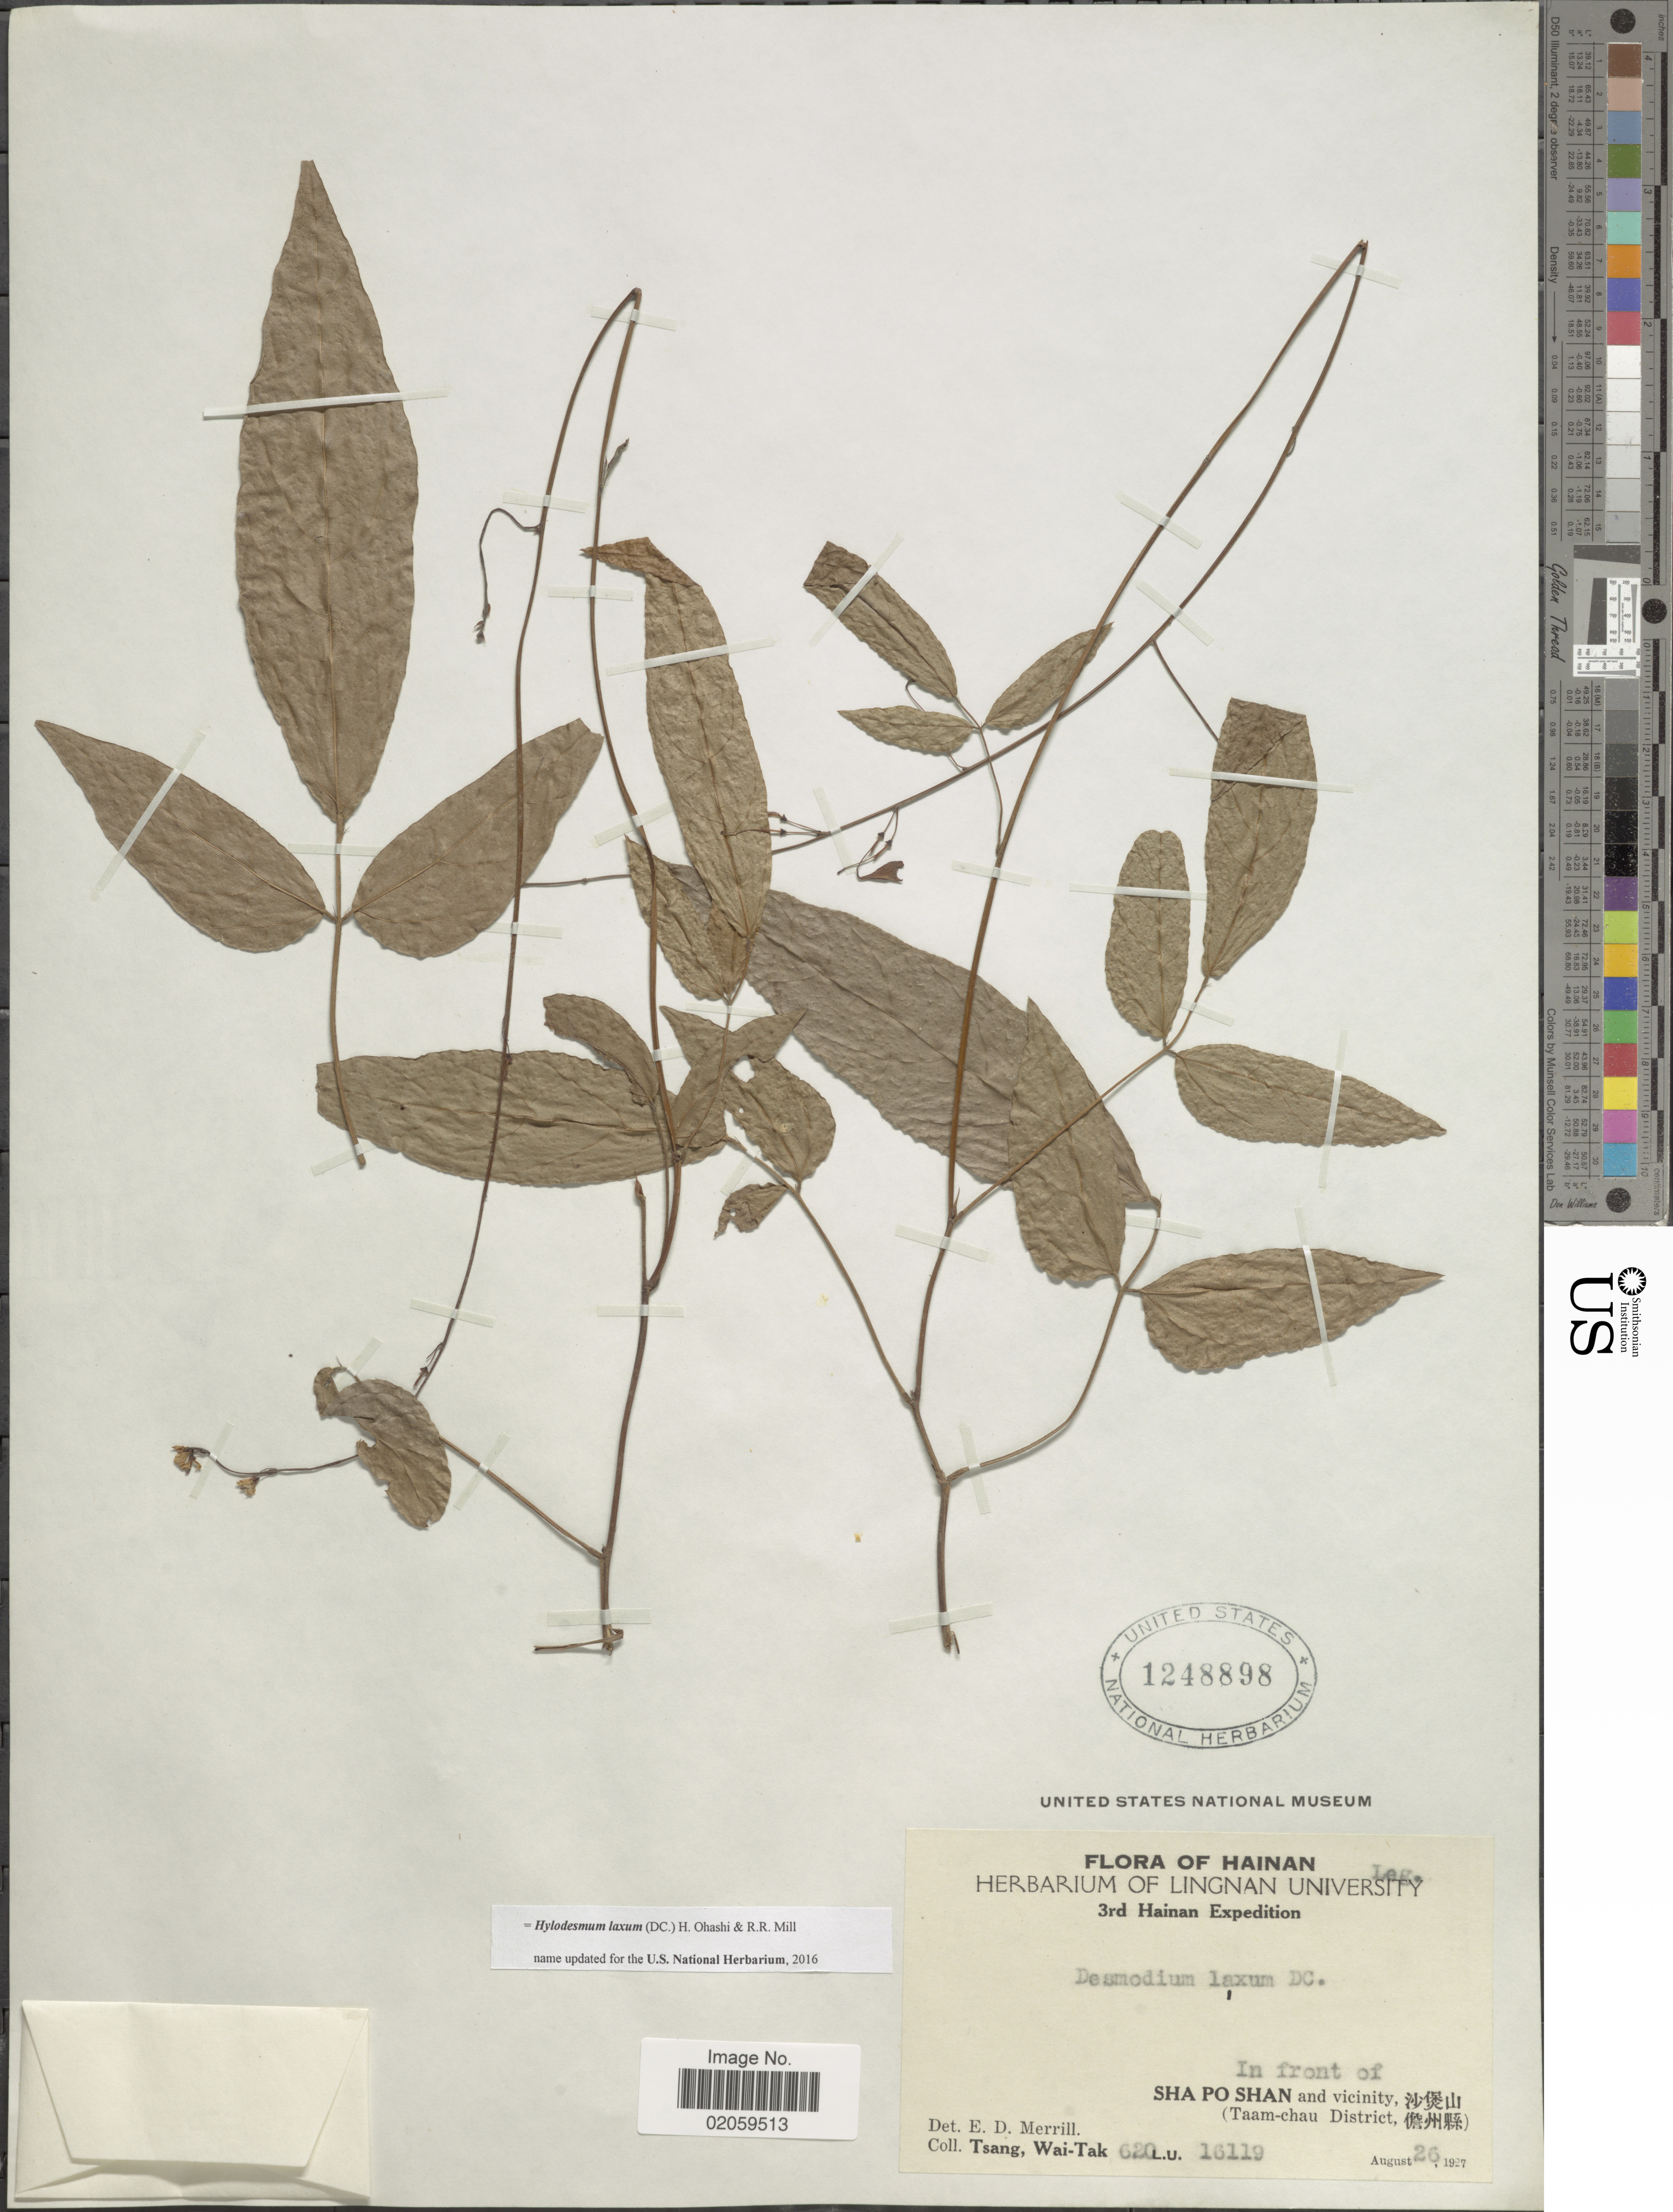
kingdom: Plantae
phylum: Tracheophyta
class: Magnoliopsida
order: Fabales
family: Fabaceae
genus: Hylodesmum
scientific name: Hylodesmum laxum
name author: (DC.) H. Ohashi & R.R. Mill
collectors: W. T. Tsang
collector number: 620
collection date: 1927-08-26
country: China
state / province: Hainan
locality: In front of Sha Po Shan and Vicinity, Taam-chau District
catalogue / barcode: US 1248898